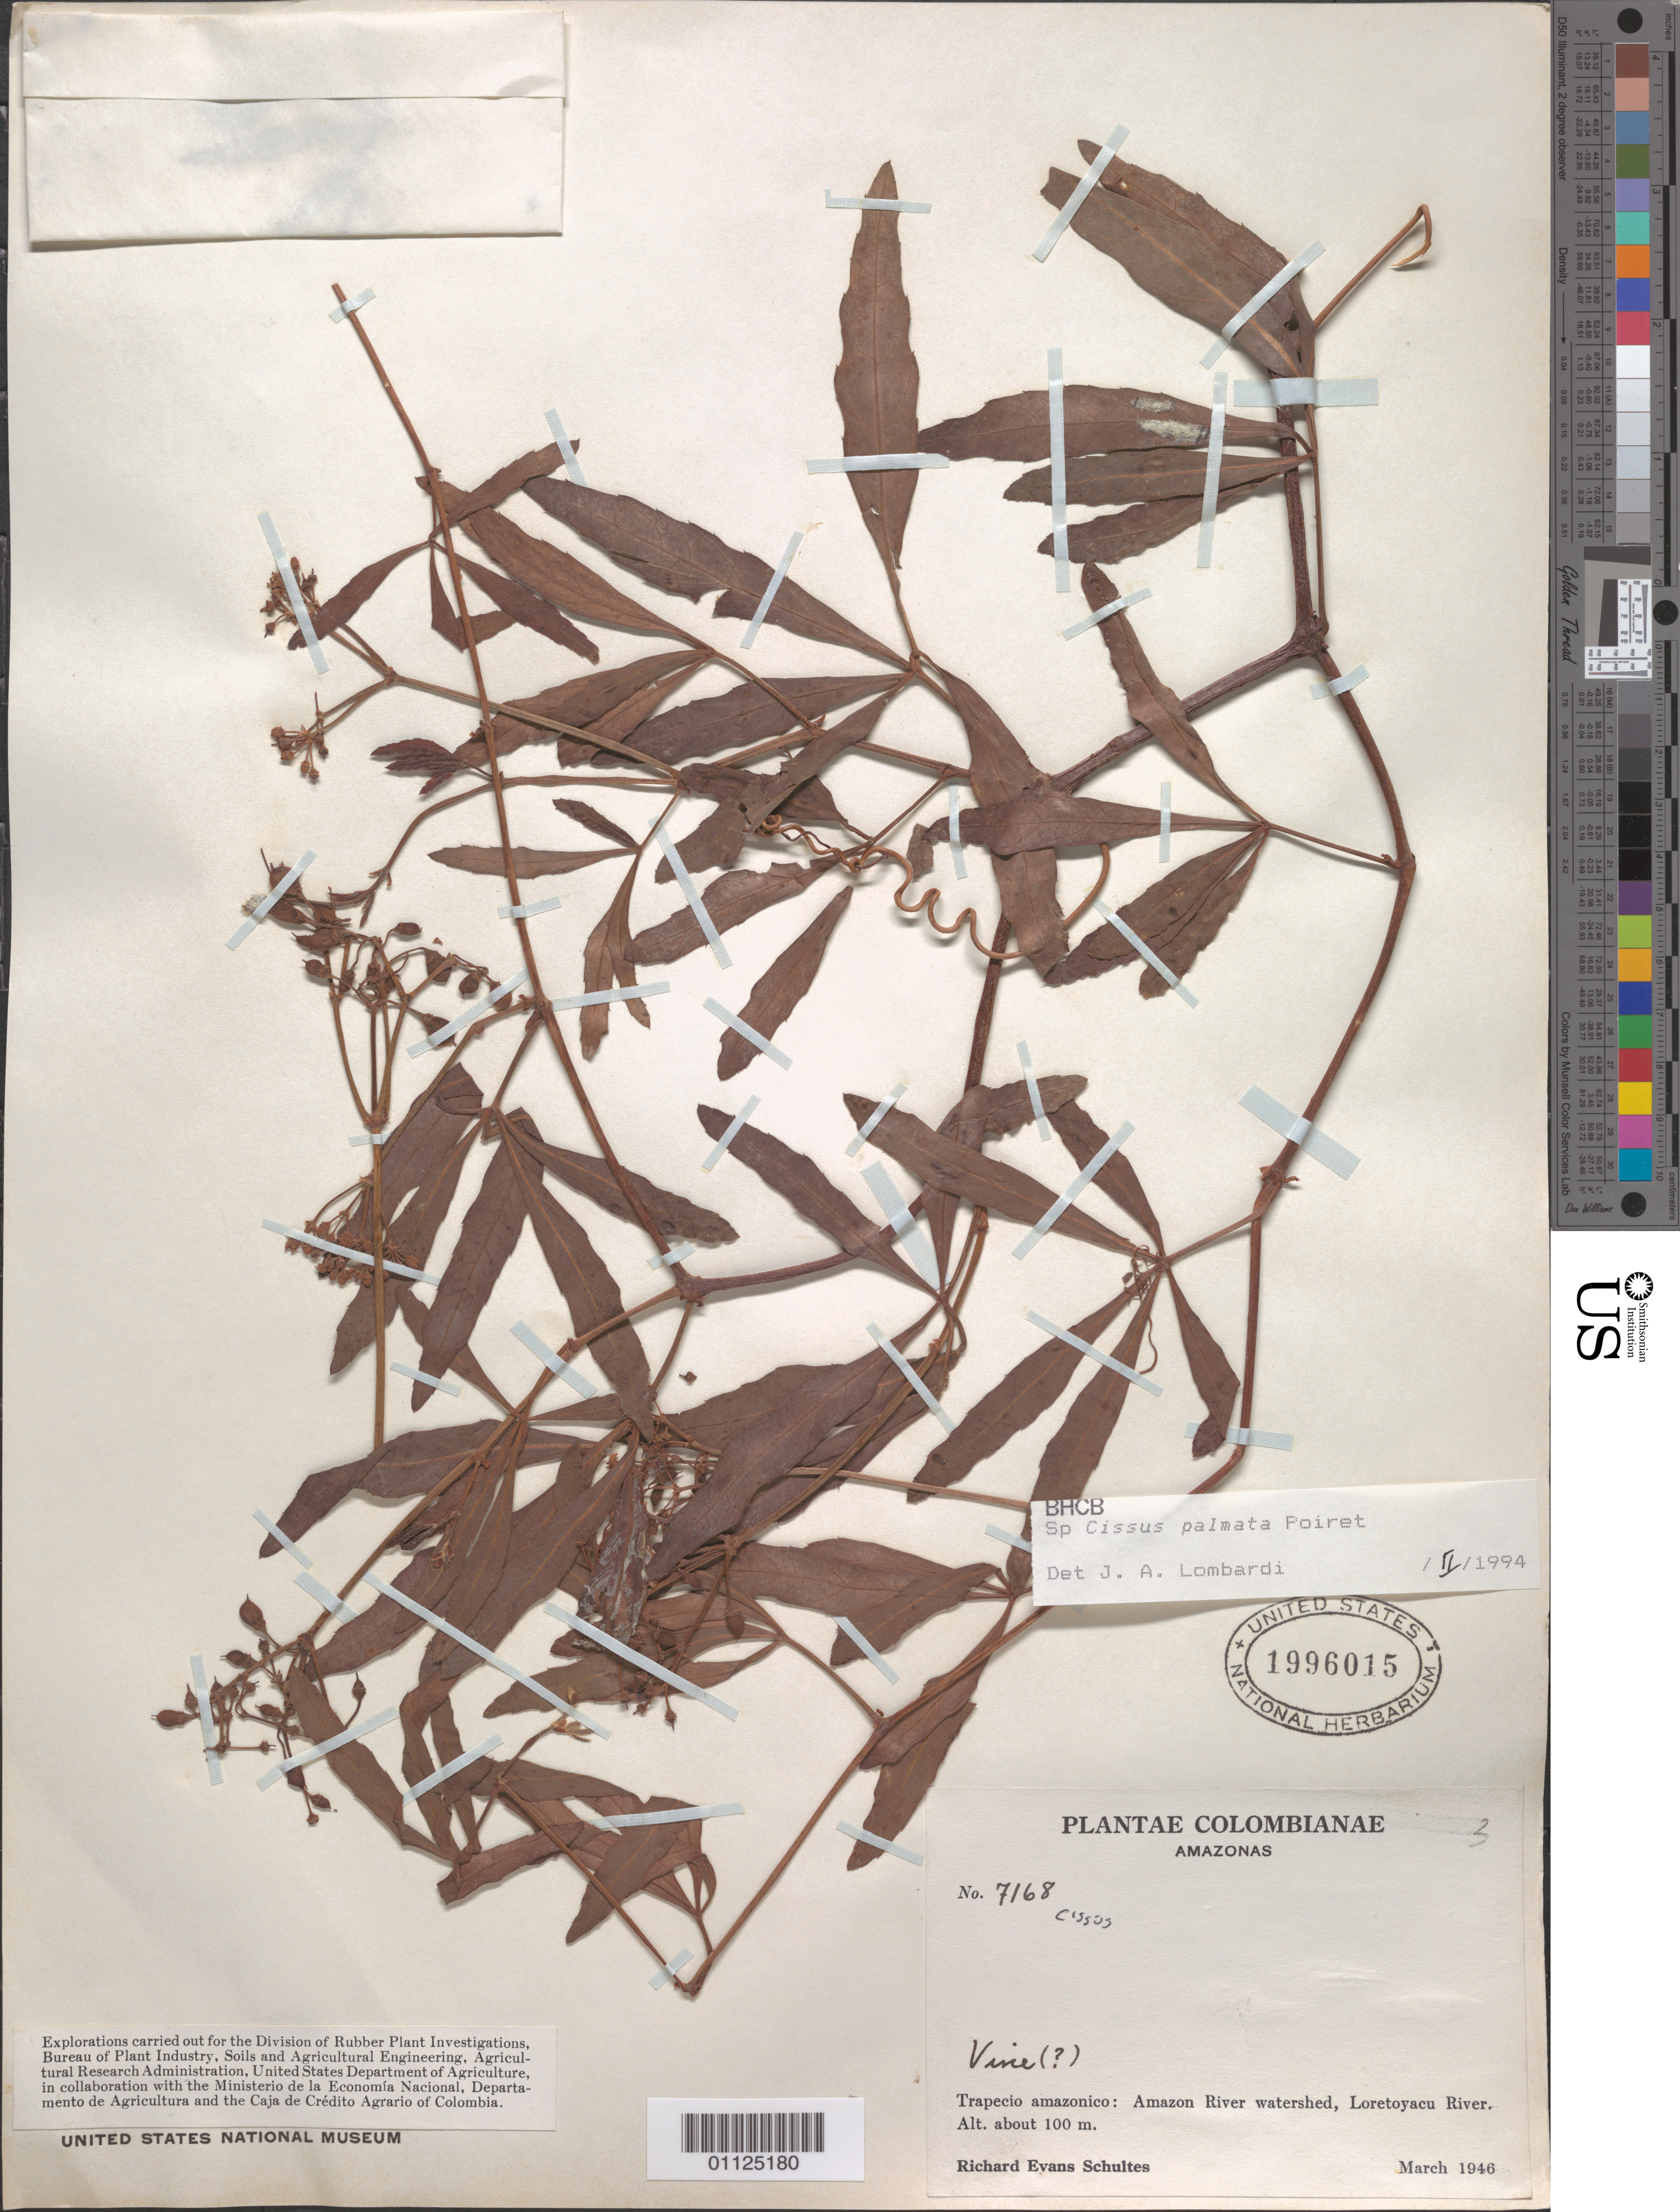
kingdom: Plantae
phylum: Tracheophyta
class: Magnoliopsida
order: Vitales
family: Vitaceae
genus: Cissus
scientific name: Cissus palmata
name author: Poir.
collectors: R. E. Schultes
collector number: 7168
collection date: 1946-03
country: Colombia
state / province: Amazônas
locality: Amazon River watershed. Loretoyacu River.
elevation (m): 100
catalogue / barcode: US 1996015